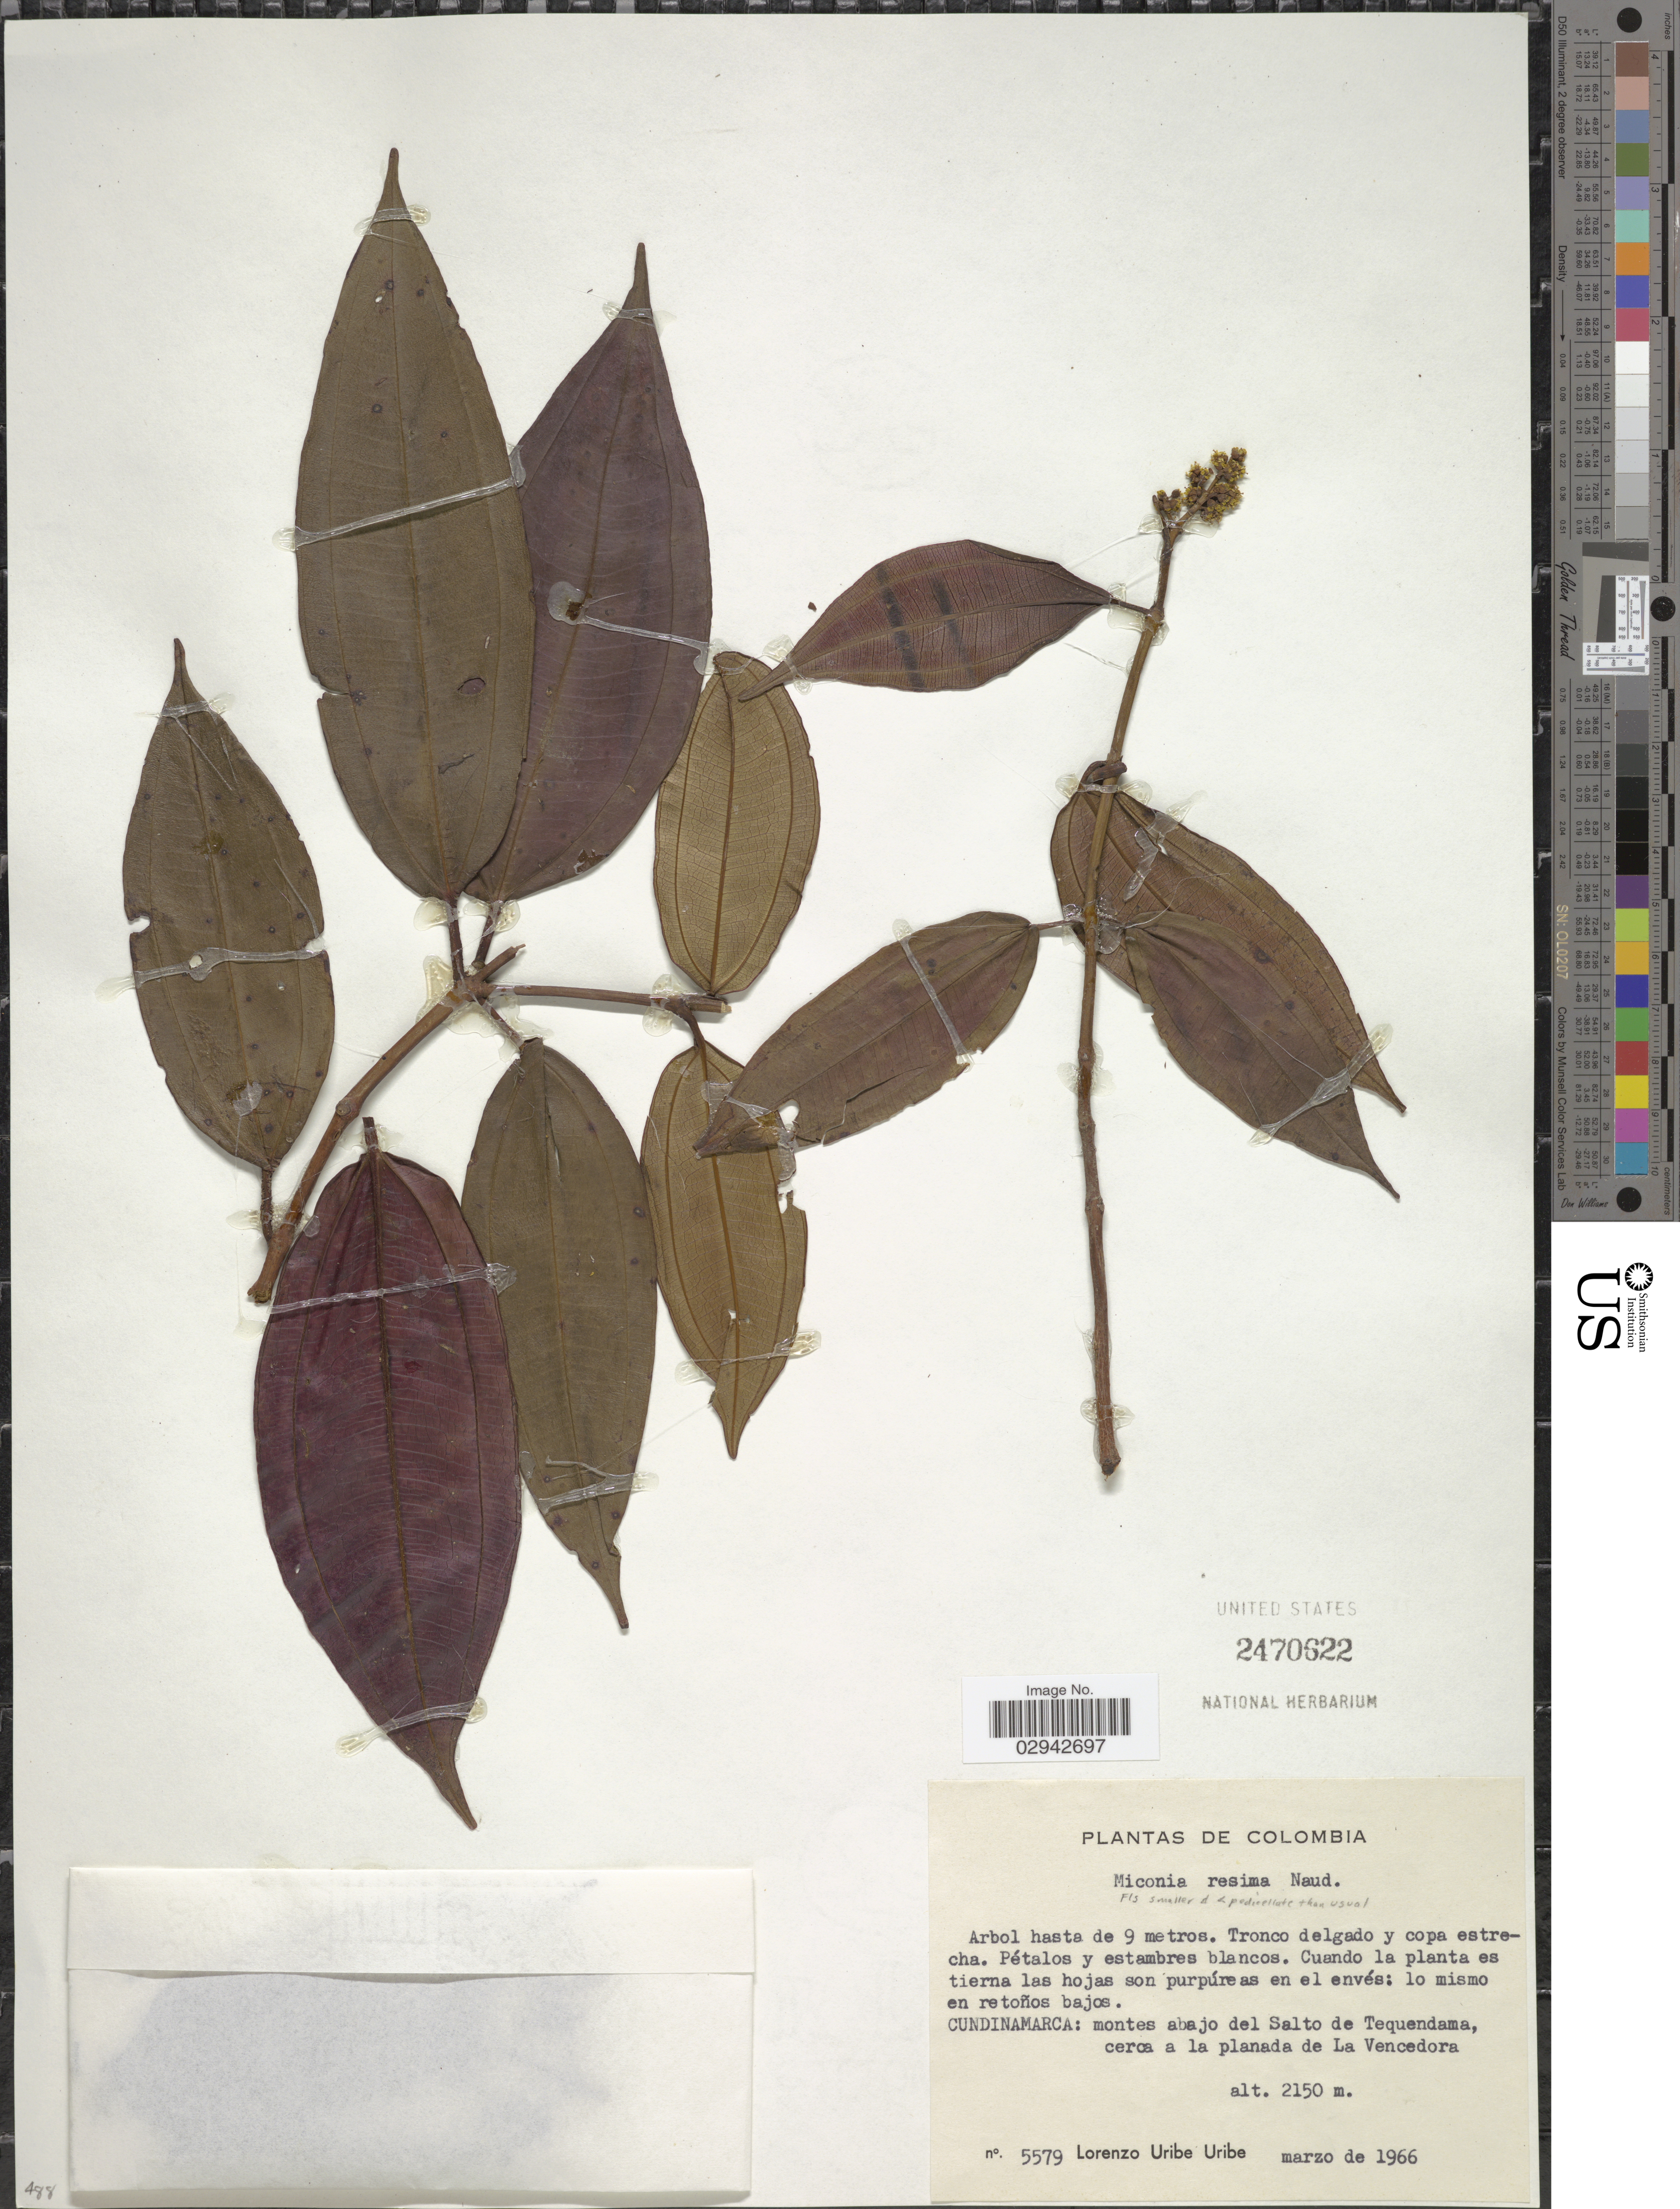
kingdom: Plantae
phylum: Tracheophyta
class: Magnoliopsida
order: Myrtales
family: Melastomataceae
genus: Miconia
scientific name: Miconia resima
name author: Naudin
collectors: L. Uribe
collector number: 5579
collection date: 1966-03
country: Colombia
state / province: Cundinamarca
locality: Cundinamarca: montes abajo del Salto de Tequendama, cerca a la planada de La Vencedora.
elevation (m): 2150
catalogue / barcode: US 2470622